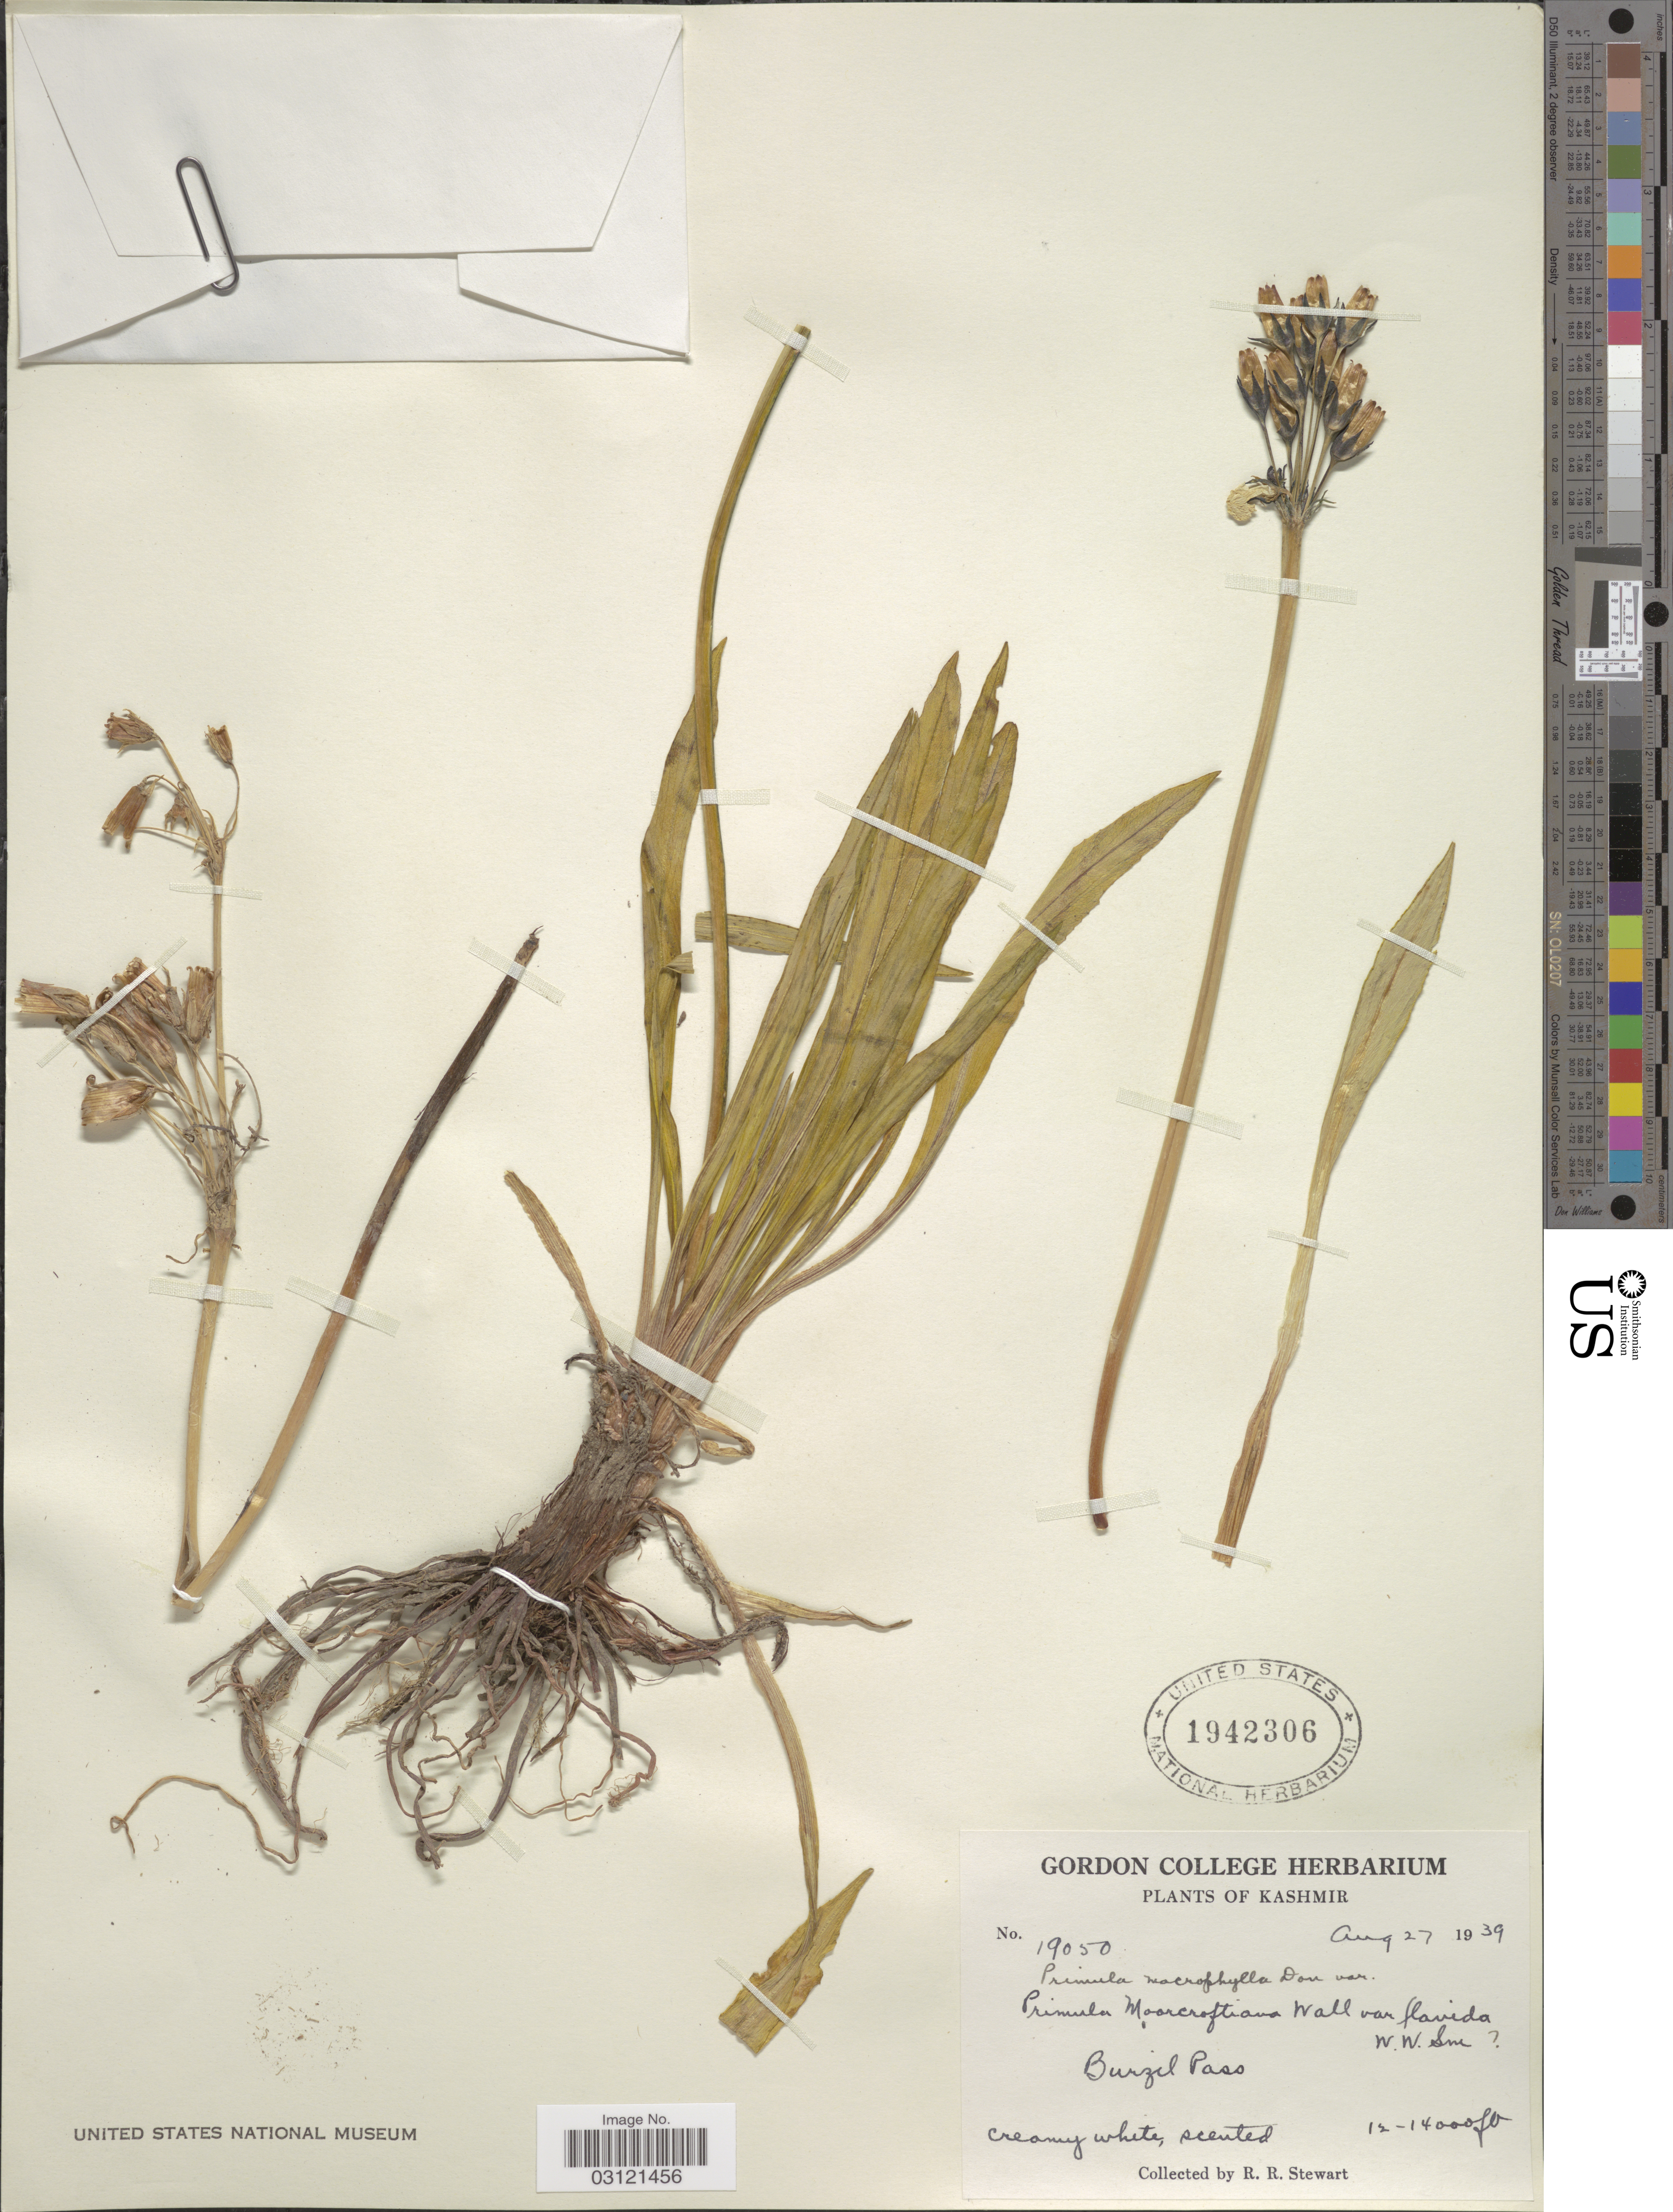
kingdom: Plantae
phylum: Tracheophyta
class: Magnoliopsida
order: Ericales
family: Primulaceae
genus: Primula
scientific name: Primula macrophylla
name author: D. Don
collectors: R. Stewart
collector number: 19050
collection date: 1939-08-27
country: India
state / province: Jammu and Kashmir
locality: Burzil Pass. Kashmir.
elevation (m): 3658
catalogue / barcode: US 1942306